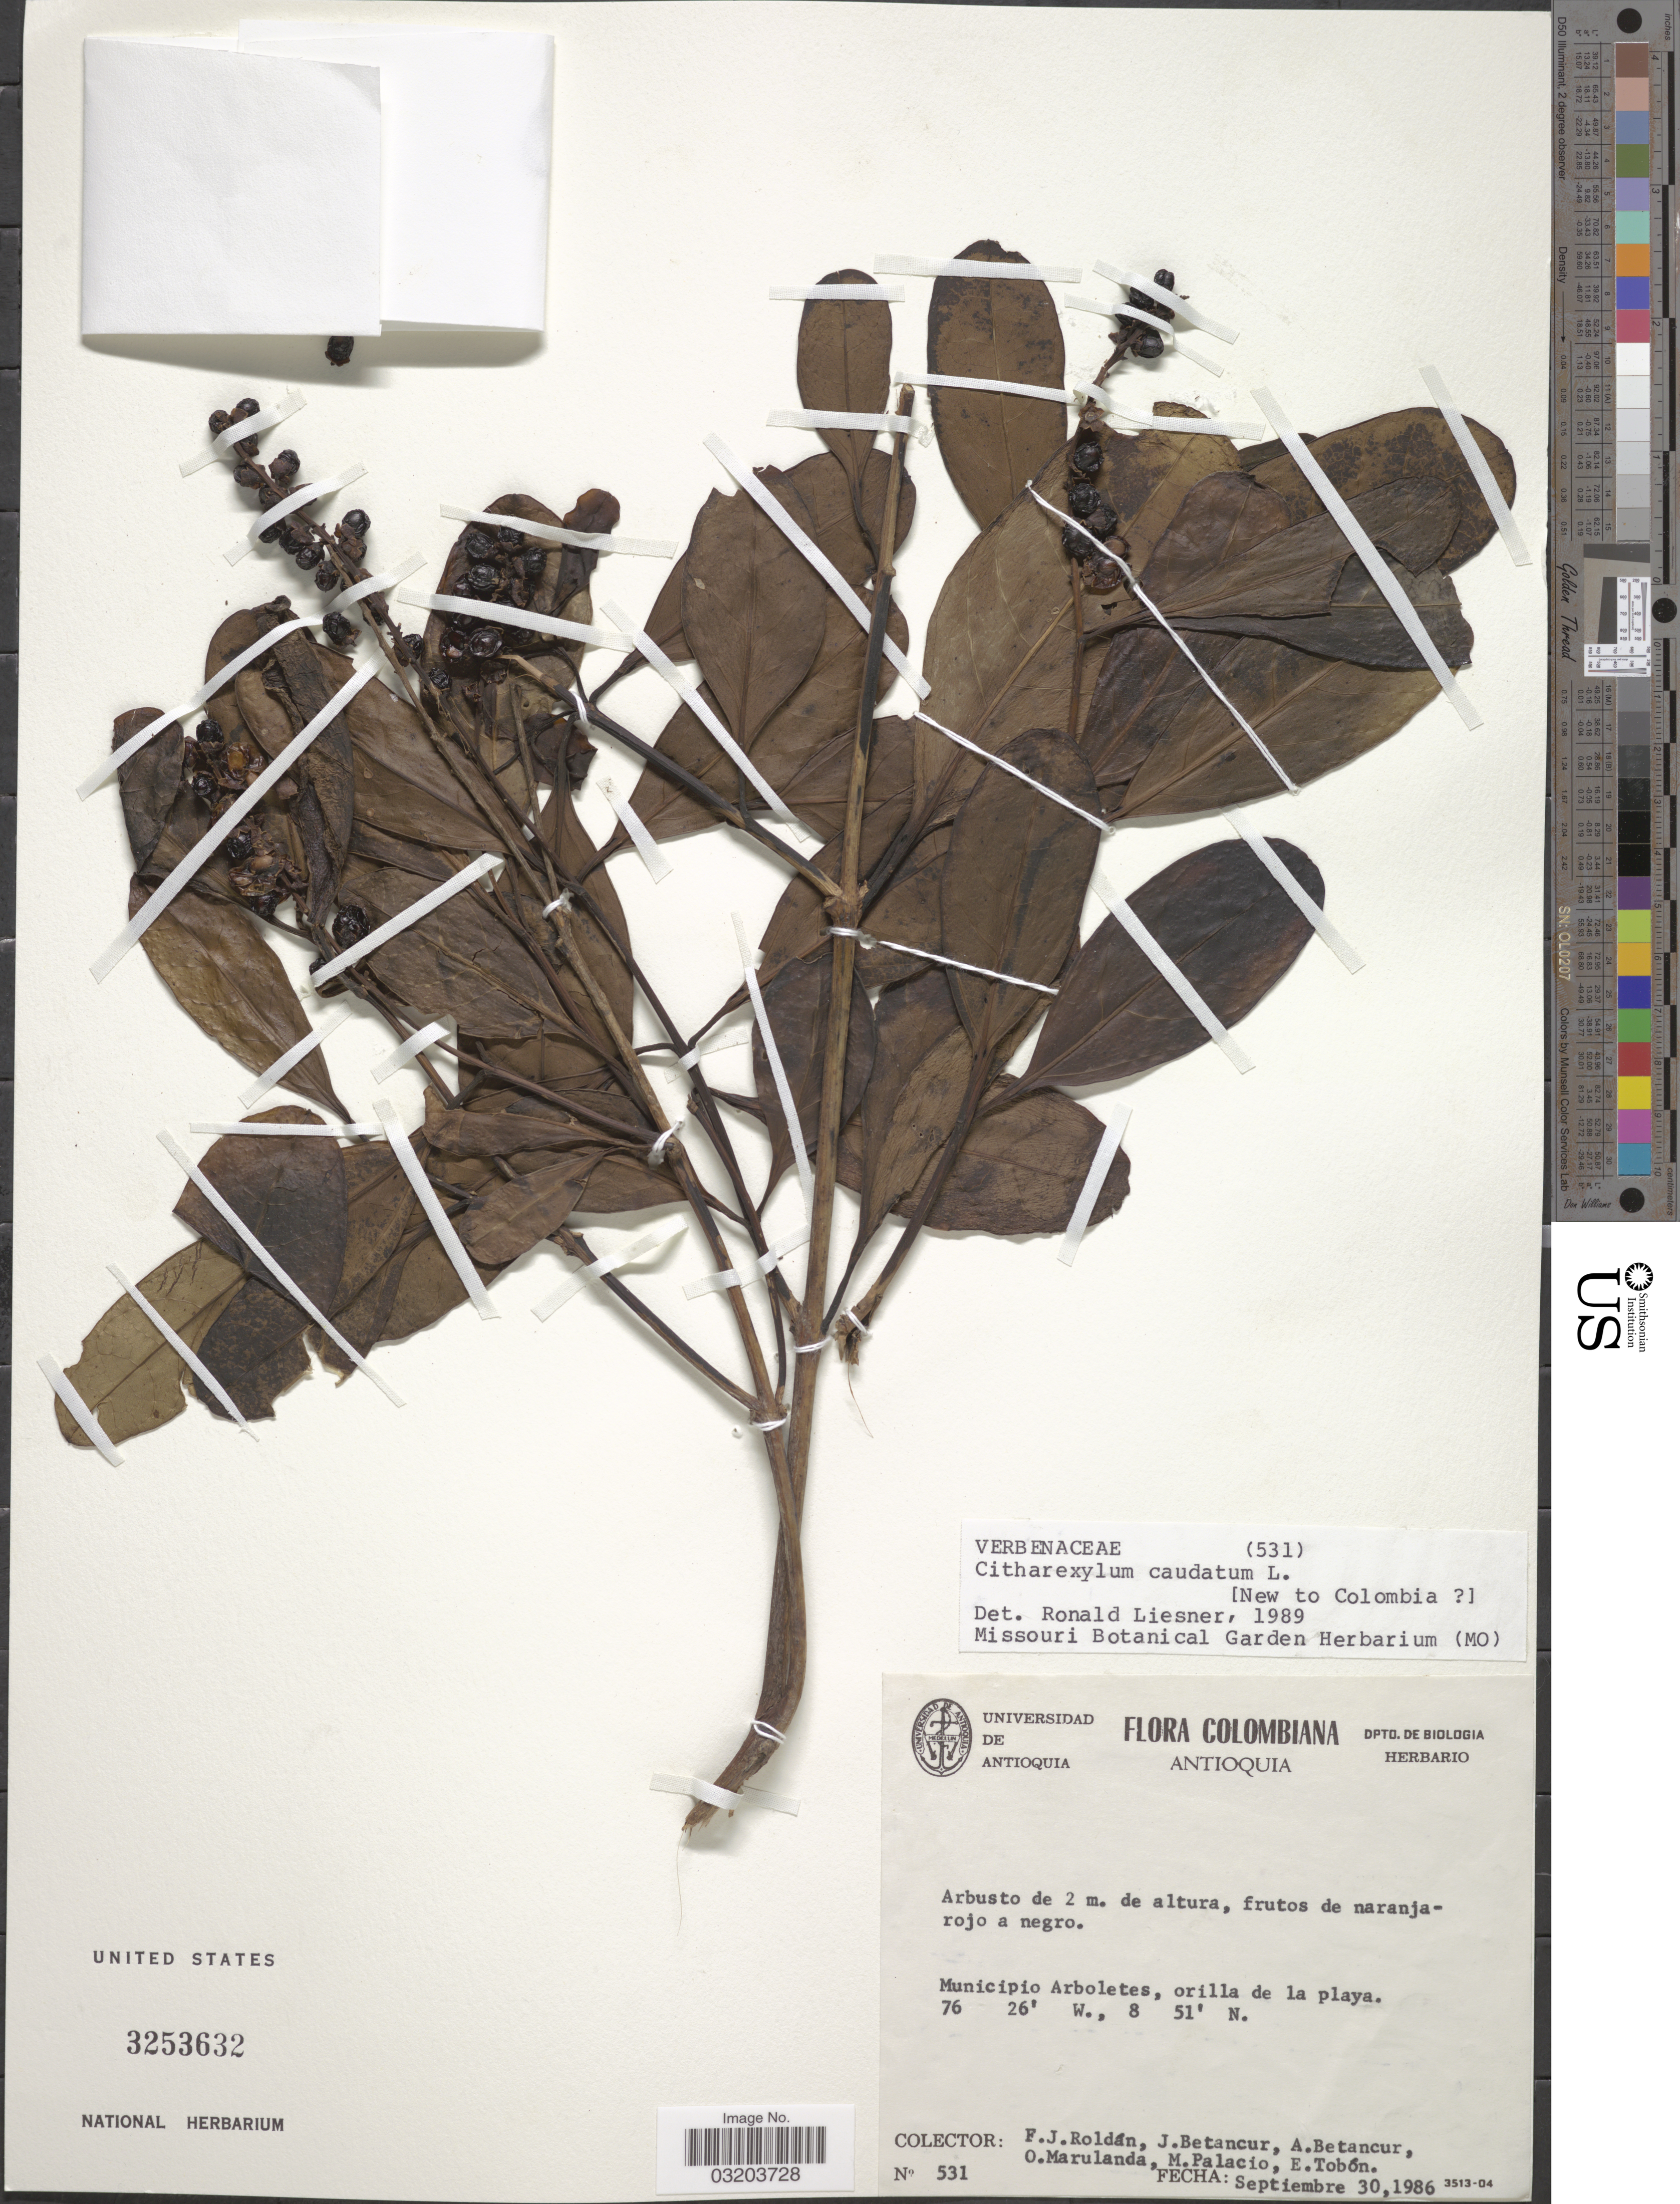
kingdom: Plantae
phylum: Tracheophyta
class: Magnoliopsida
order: Lamiales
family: Verbenaceae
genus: Citharexylum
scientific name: Citharexylum caudatum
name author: L.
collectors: F. J. Roldán, J. Betancur, A. Betancur, O. Marulanda & et al.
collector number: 531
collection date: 1986-09-30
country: Colombia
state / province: Antioquia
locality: Municipio Arboletas, orilla de la playa.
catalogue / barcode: US 3253632